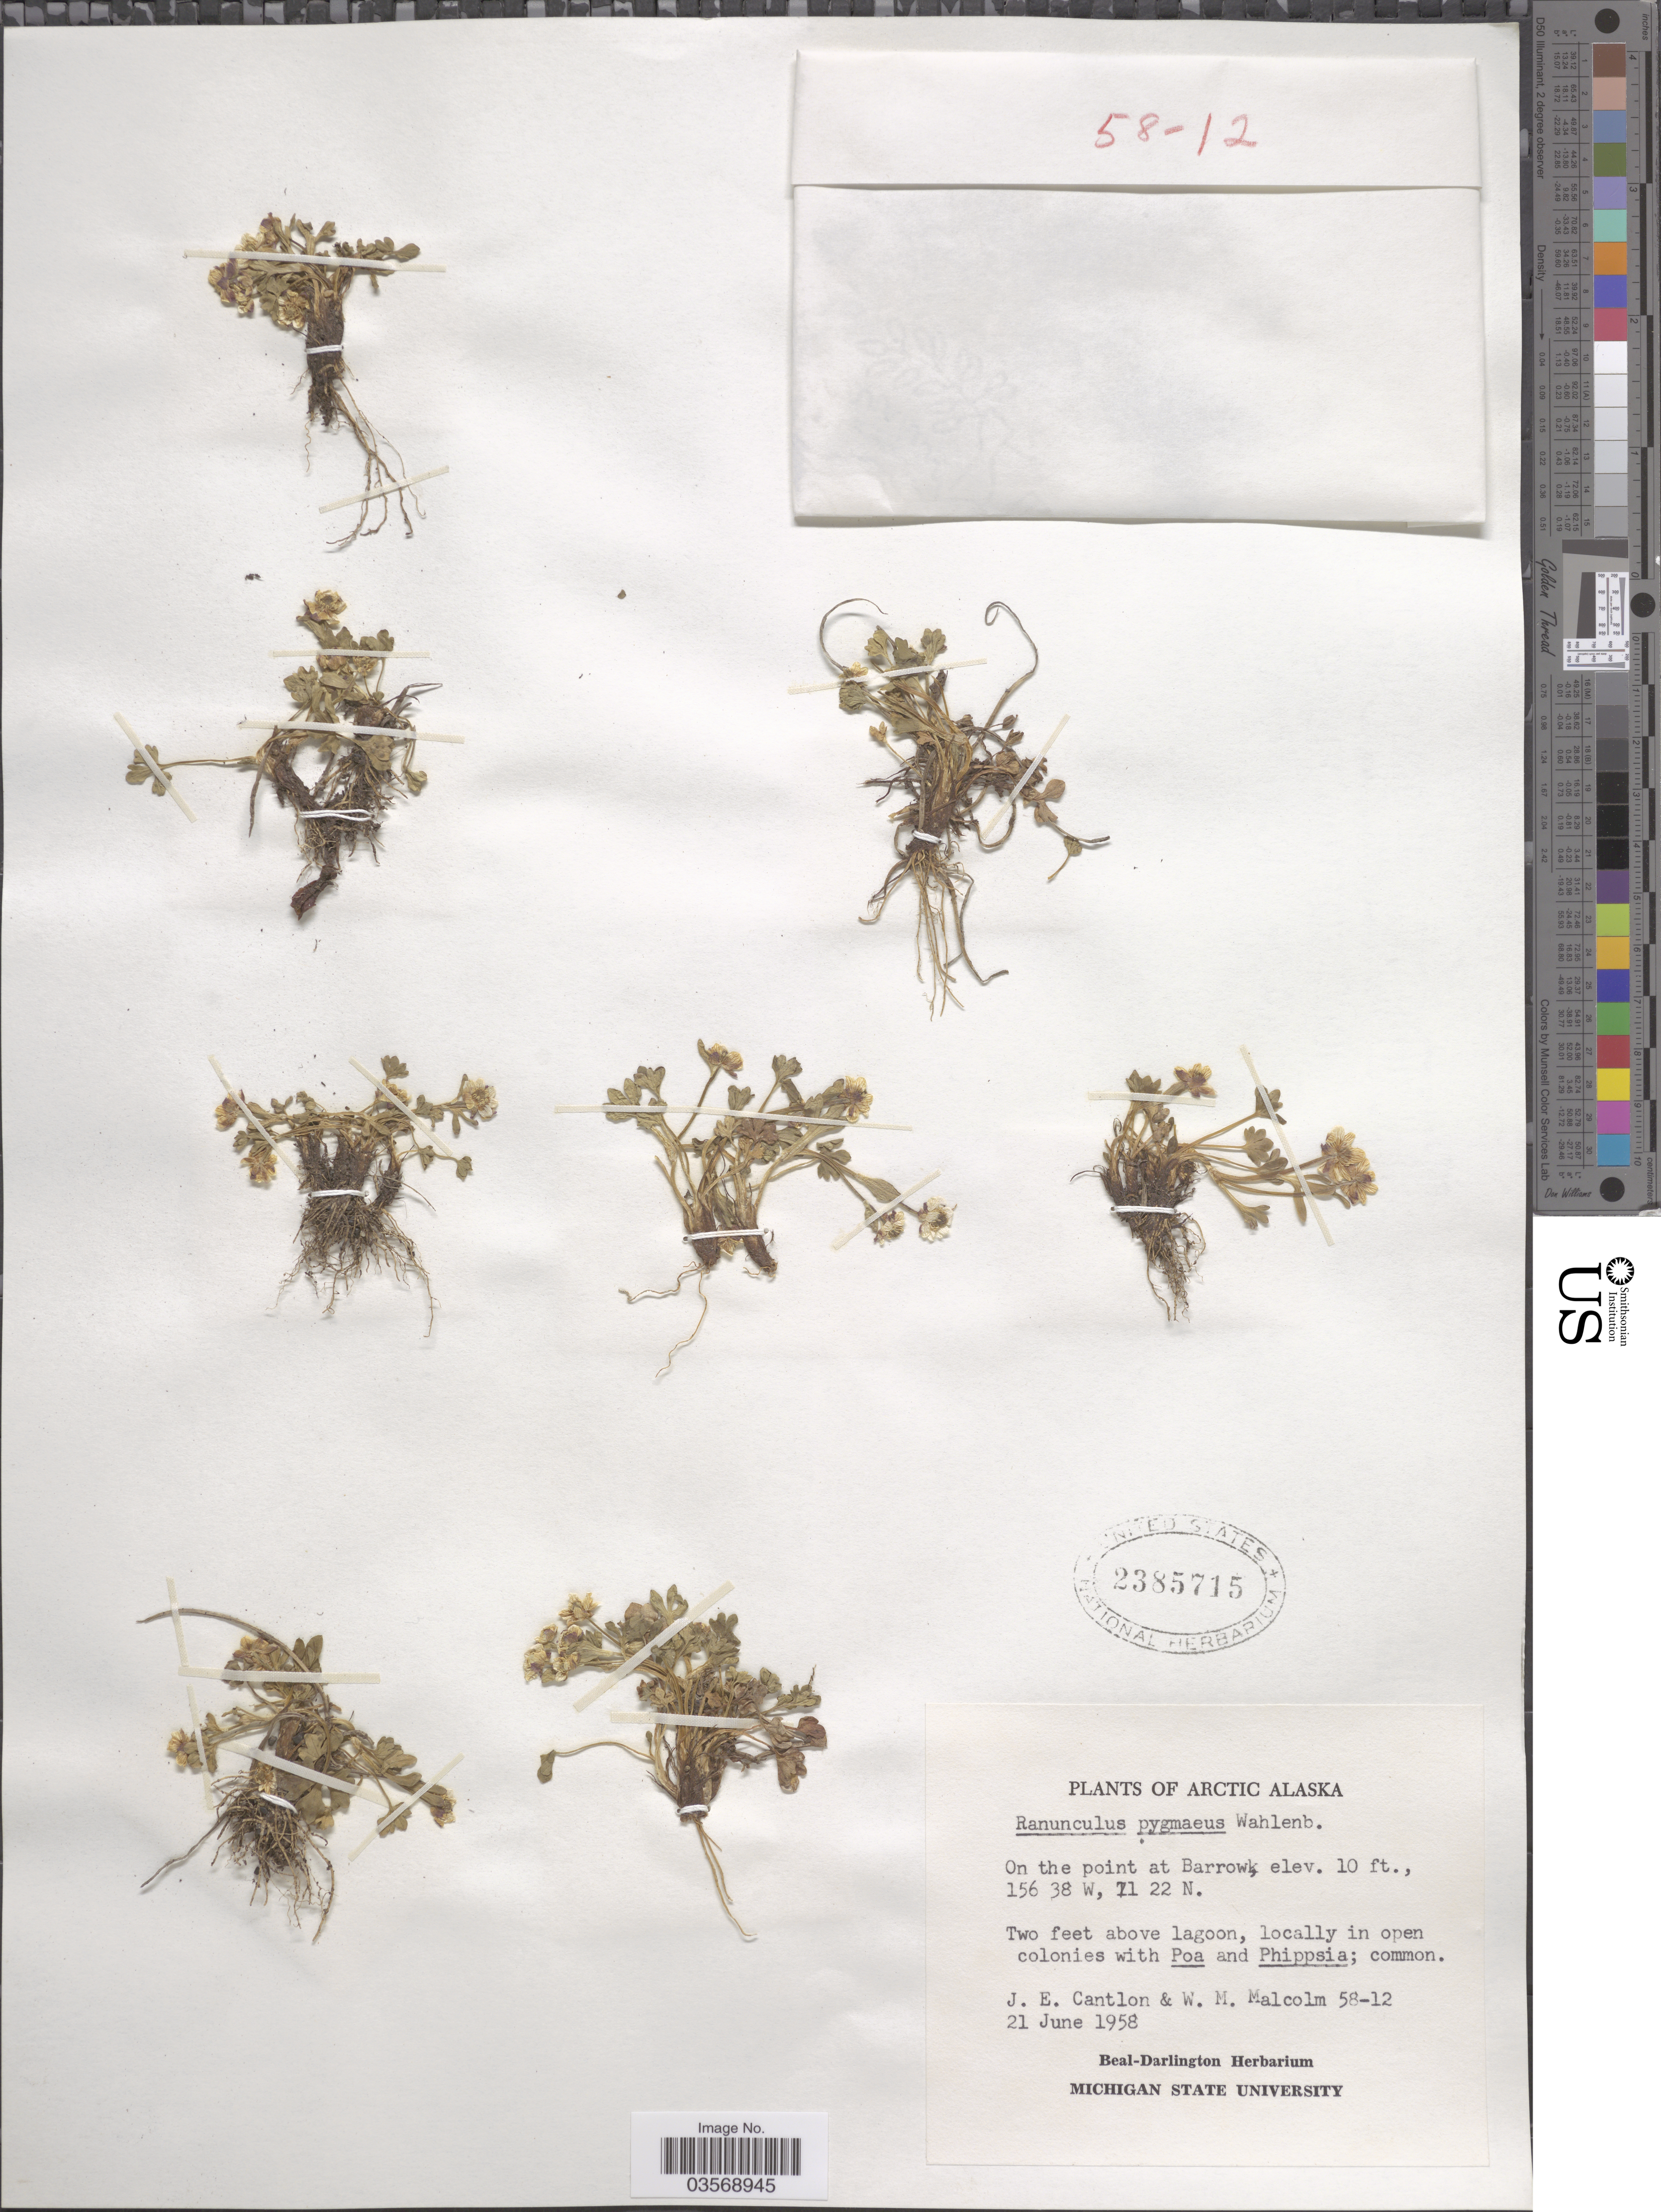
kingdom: Plantae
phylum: Tracheophyta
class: Magnoliopsida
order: Ranunculales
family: Ranunculaceae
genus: Ranunculus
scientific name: Ranunculus pygmaeus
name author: Wahlenb.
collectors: J. Cantlon & W. Malcolm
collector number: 58-12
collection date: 1958-06-21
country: United States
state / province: Alaska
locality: Arctic Alaska. On the point at Barrow.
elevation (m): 3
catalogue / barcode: US 2385715